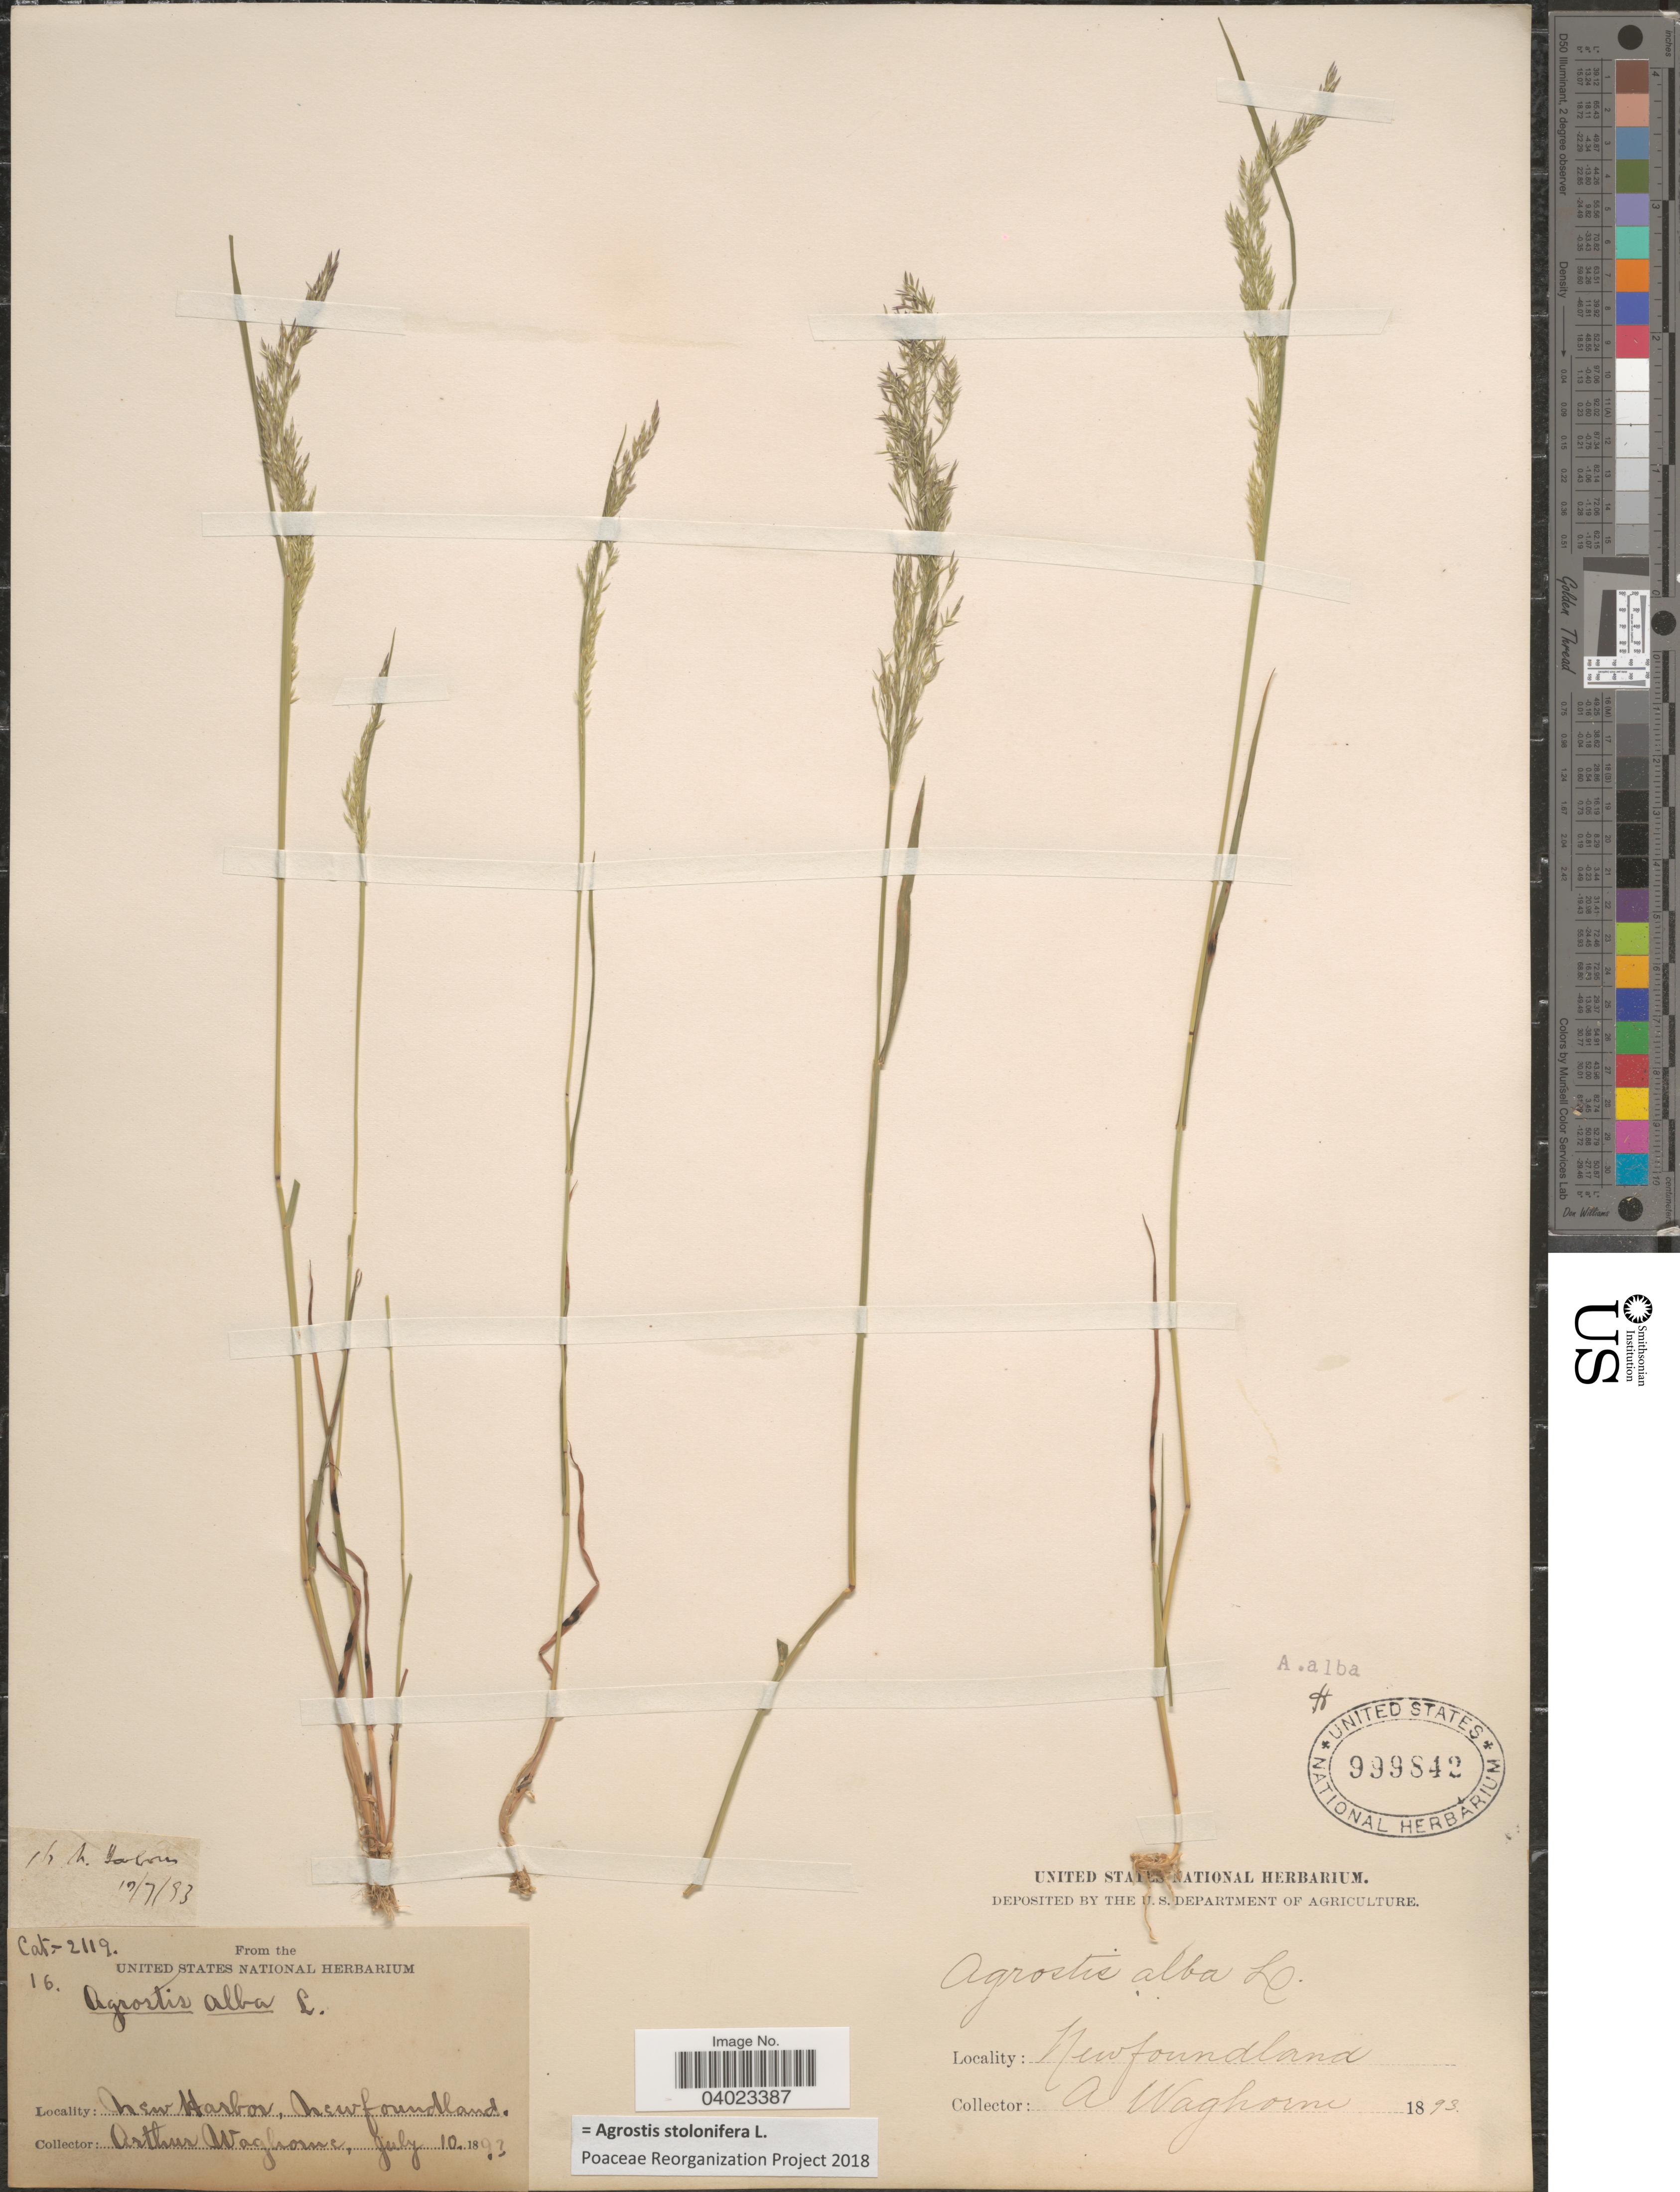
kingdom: Plantae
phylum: Tracheophyta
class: Liliopsida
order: Poales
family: Poaceae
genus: Agrostis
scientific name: Agrostis stolonifera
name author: L.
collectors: A. Waghorne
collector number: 16?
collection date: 1893-07-10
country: Canada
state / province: Newfoundland and Labrador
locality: New Harbor.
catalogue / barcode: US 999842